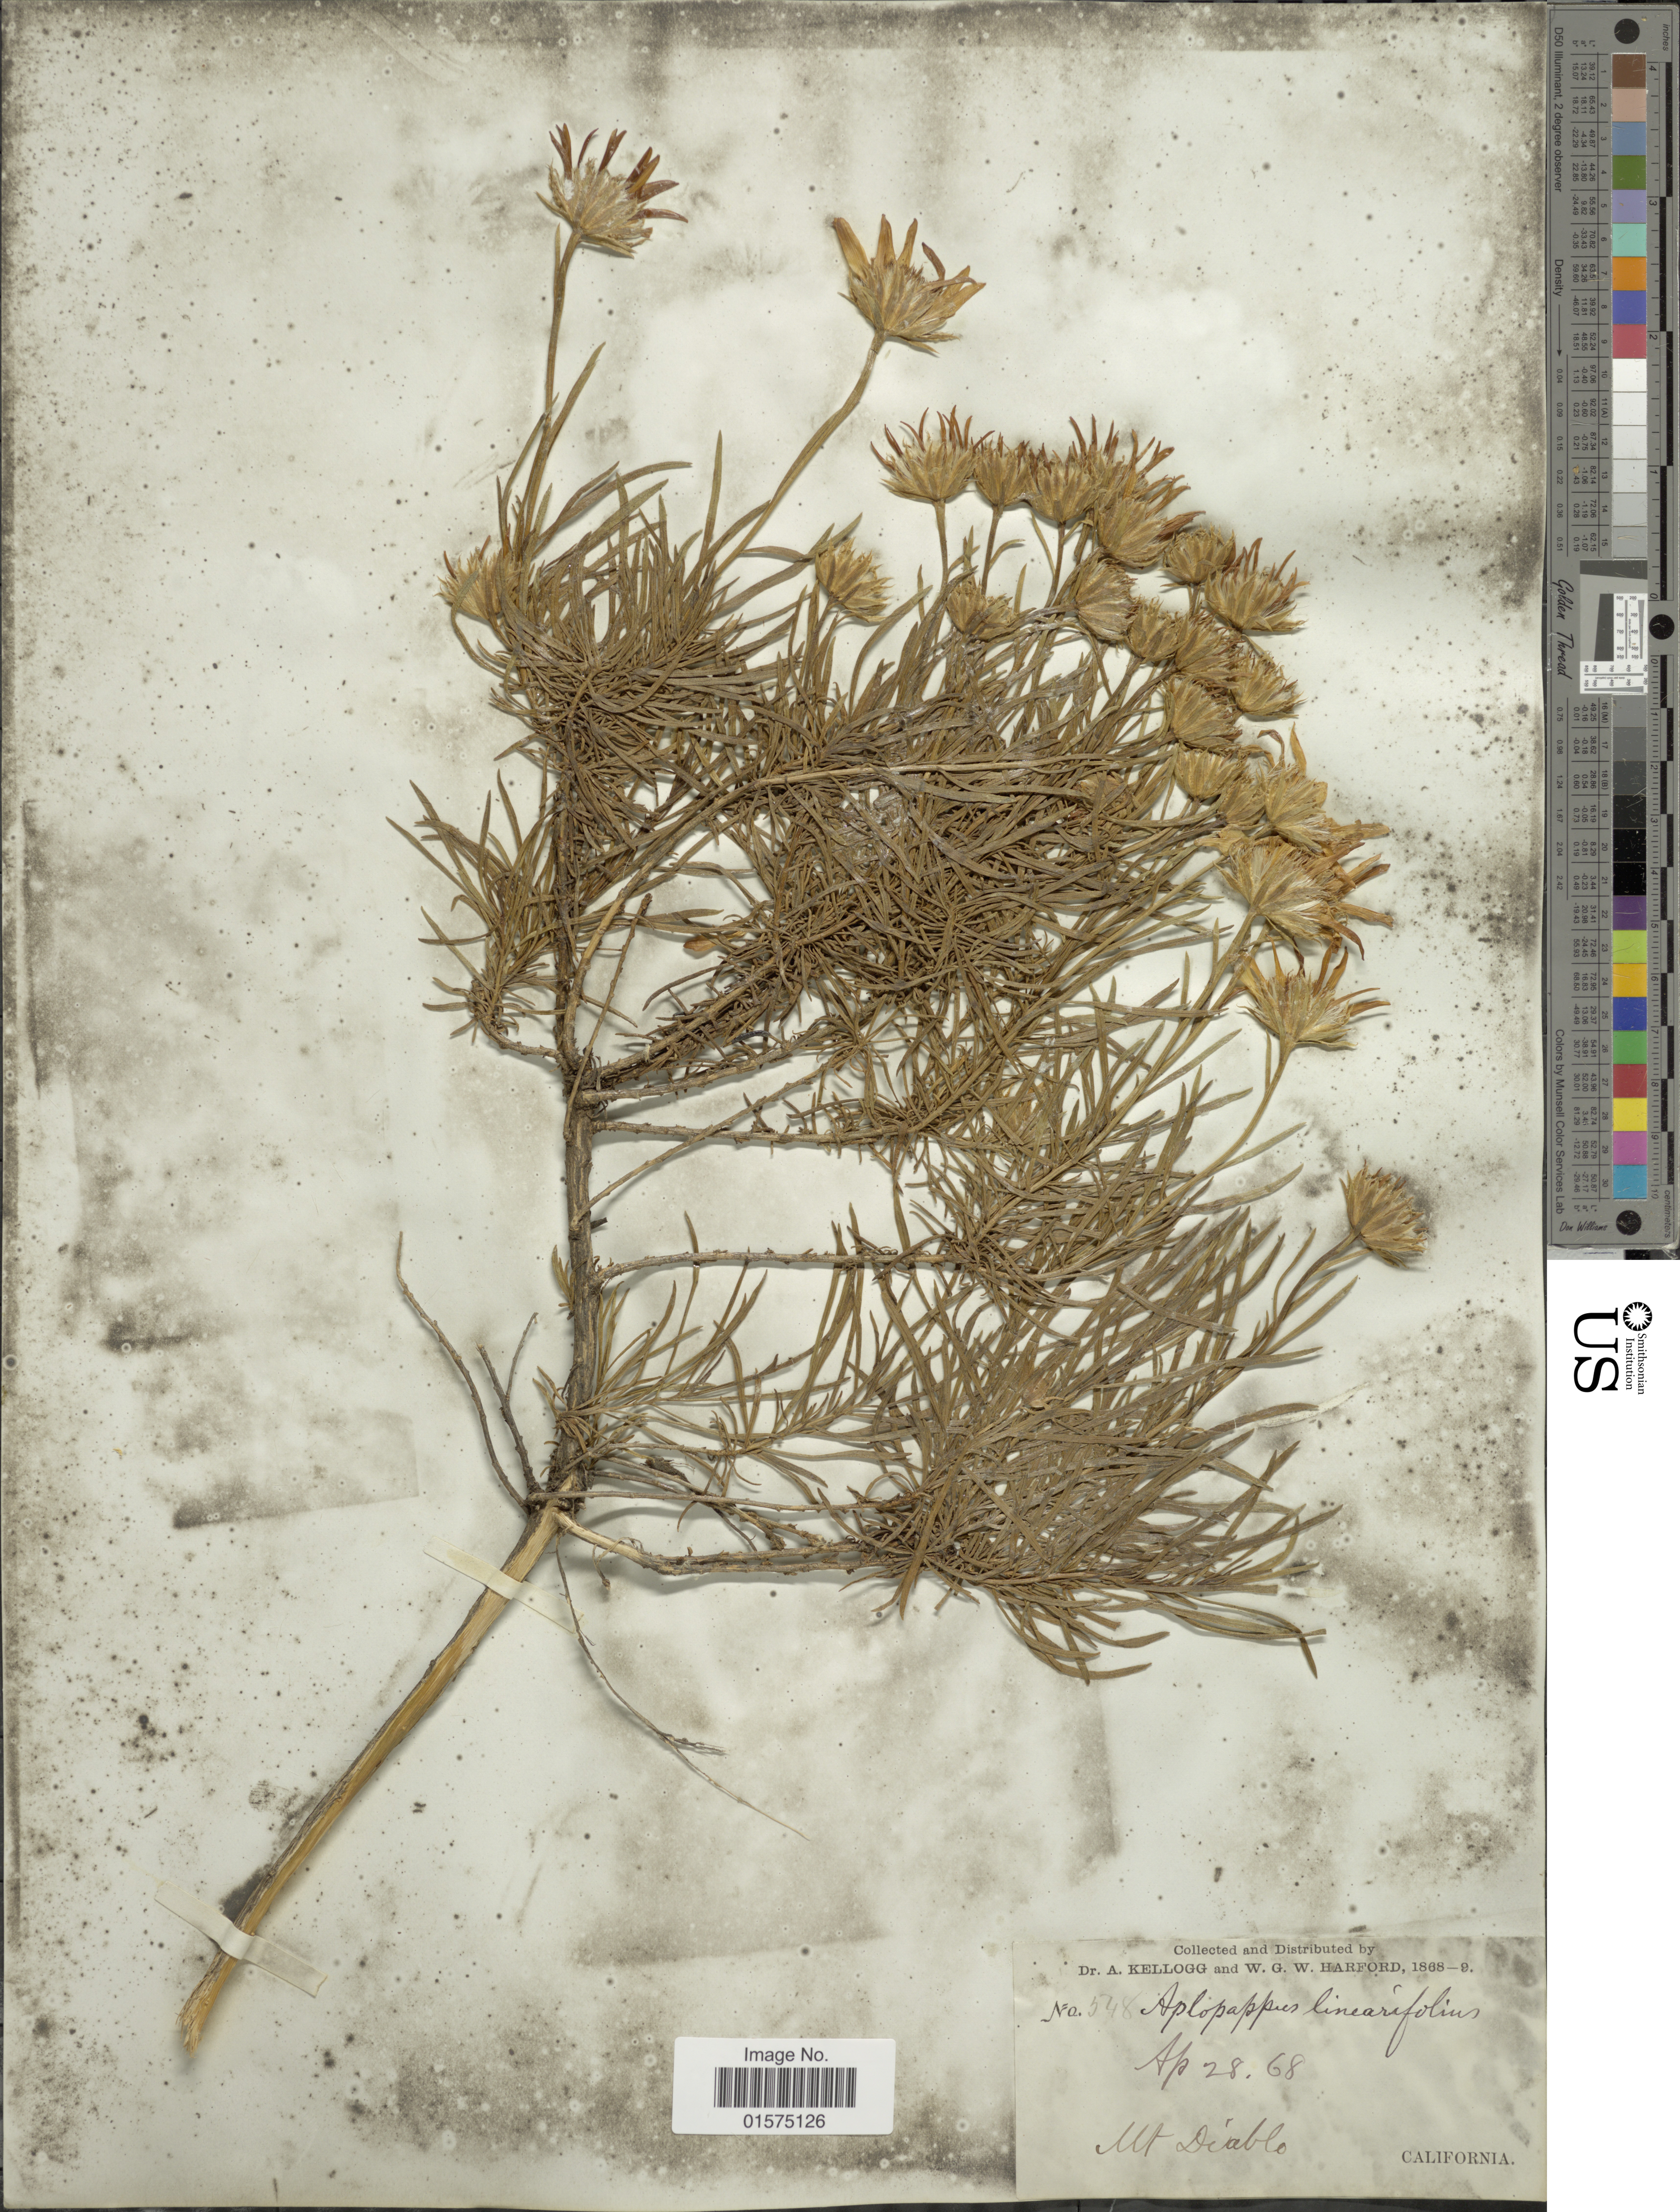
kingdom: Plantae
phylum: Tracheophyta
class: Magnoliopsida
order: Asterales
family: Asteraceae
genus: Ericameria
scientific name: Ericameria linearifolia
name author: (DC.) Urbatsch & Wussow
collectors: A. Kellogg & W. G. W. Harford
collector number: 548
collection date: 1868-04-28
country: United States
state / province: California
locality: Mt Diablo